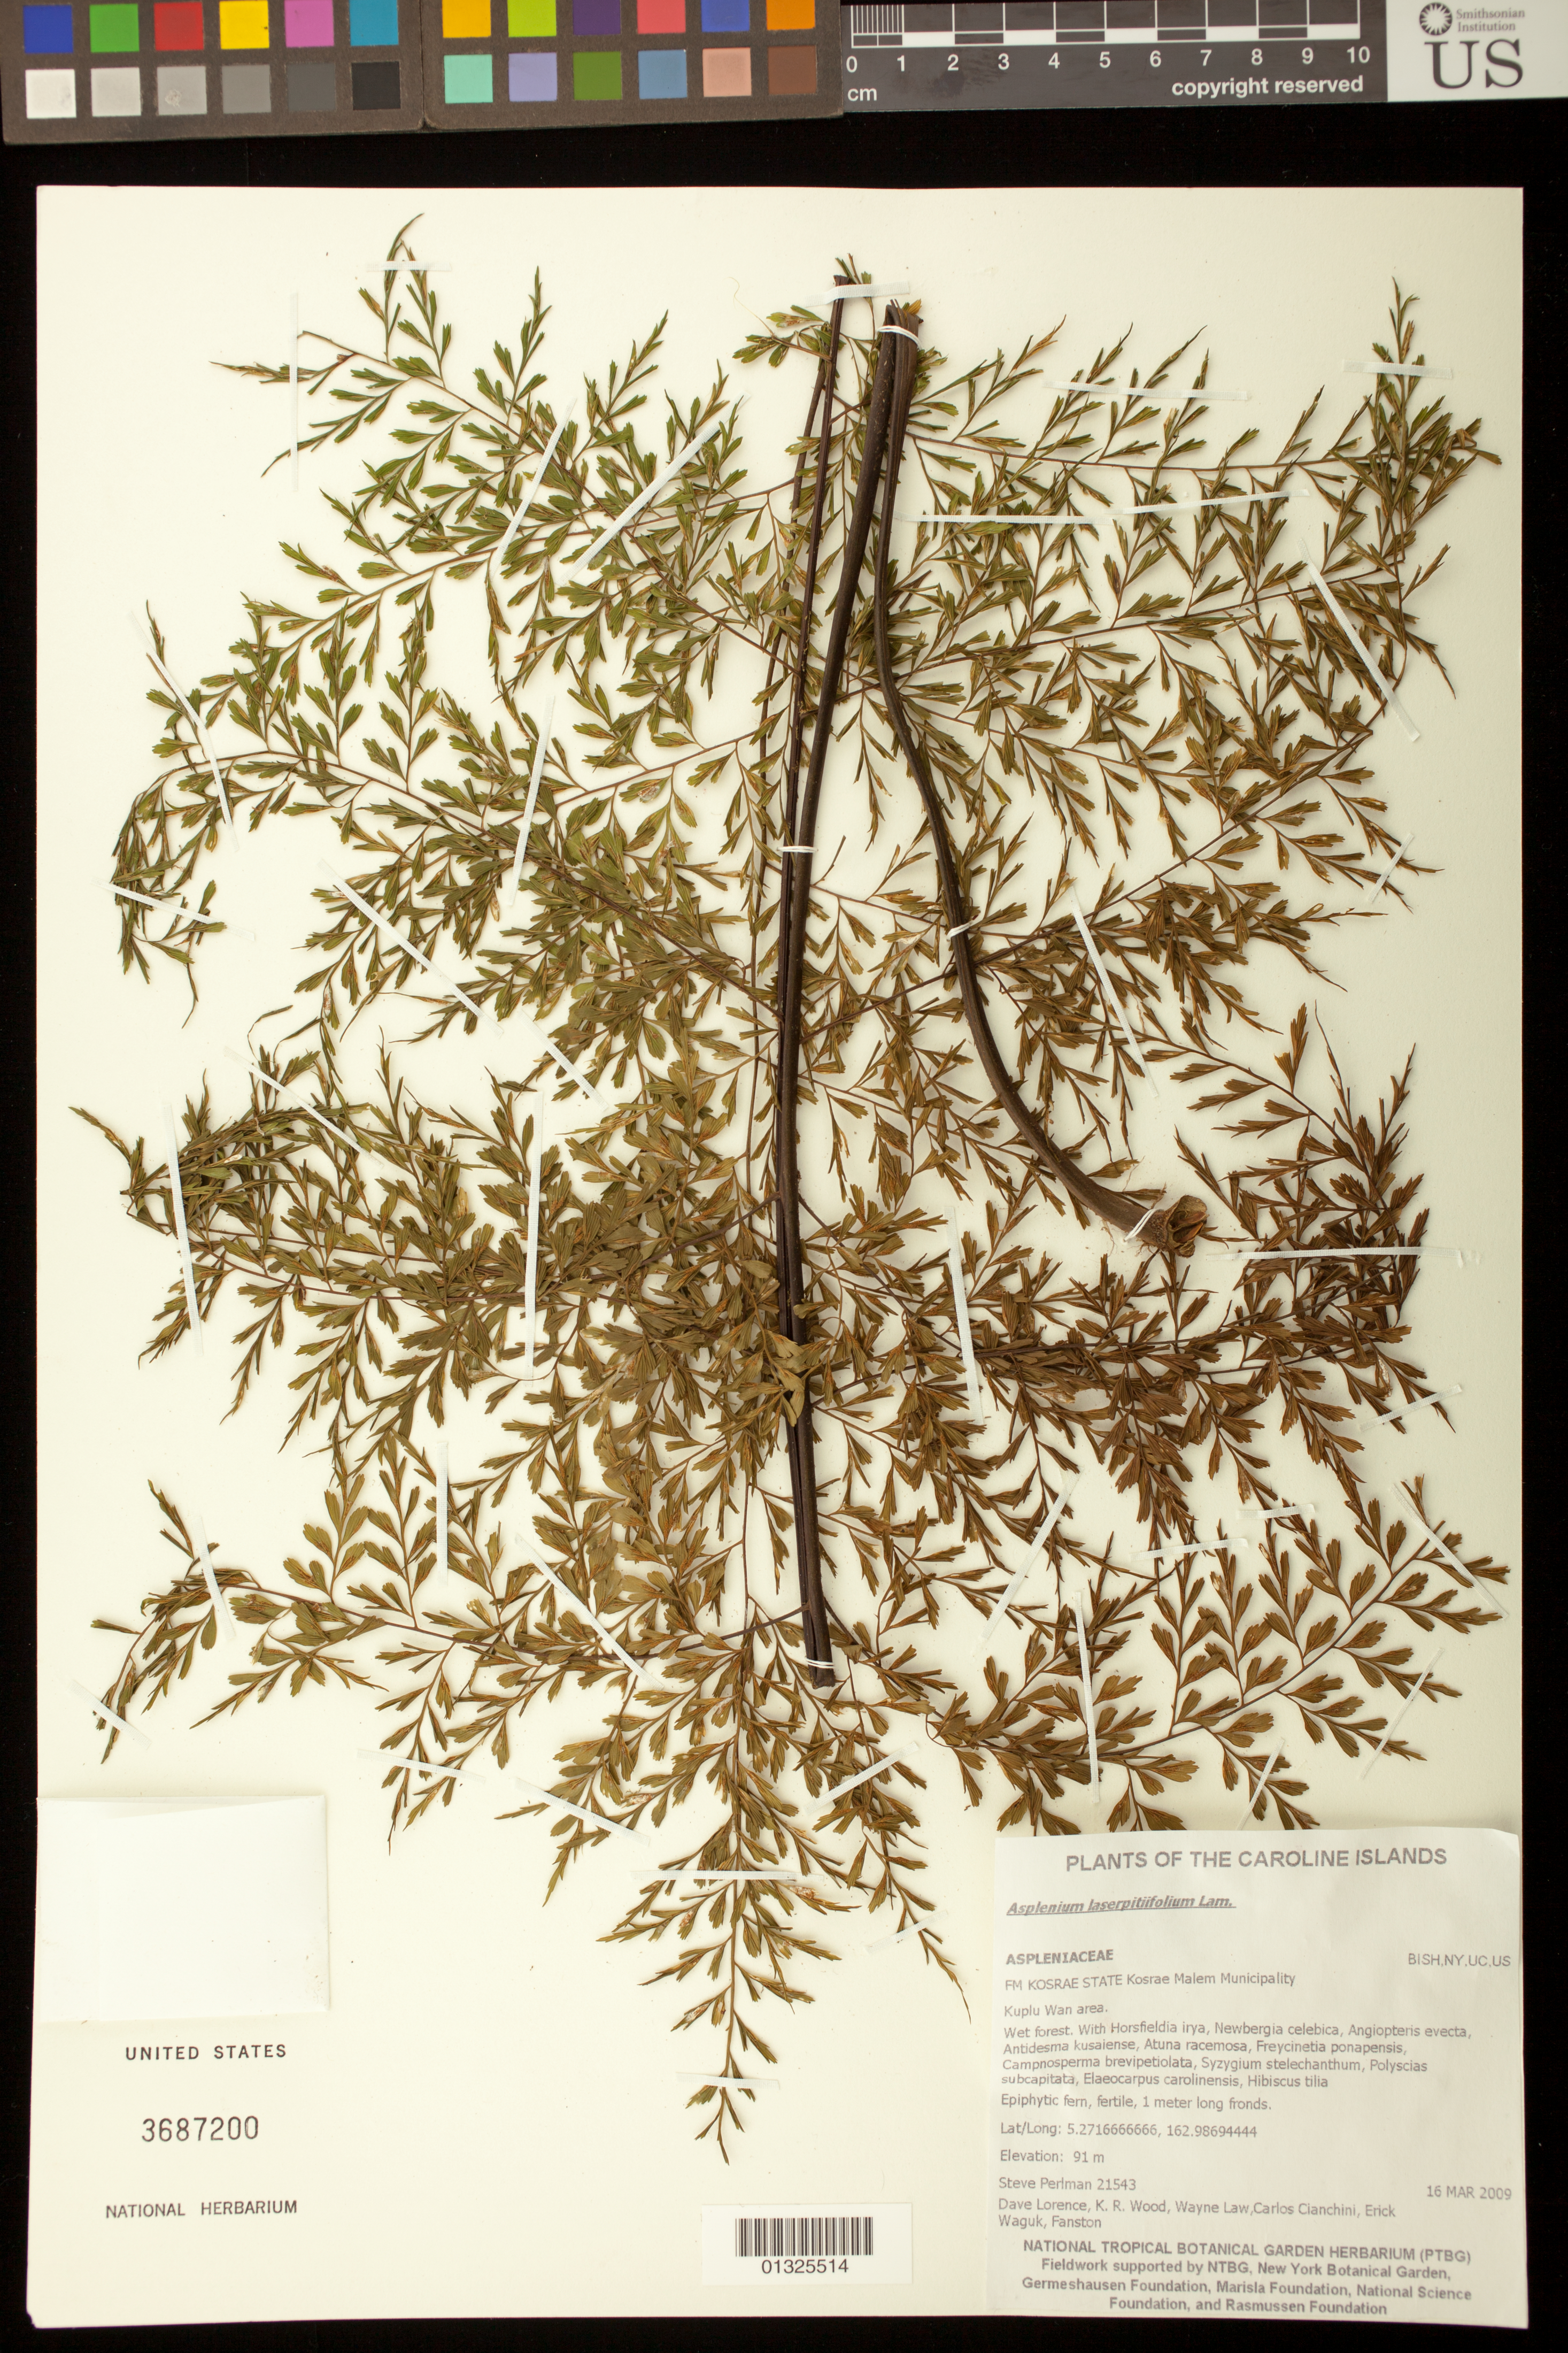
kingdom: Plantae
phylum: Tracheophyta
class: Polypodiopsida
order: Polypodiales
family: Aspleniaceae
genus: Asplenium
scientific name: Asplenium laserpitiifolium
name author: Lam.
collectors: S. P. Perlman, D. Lorence, K. R. Wood, W. Law, C. Cianchini, E. Waguk & Fanston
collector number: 21543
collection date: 2009-03-16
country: Micronesia, Federated States of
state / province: Kosrae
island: Kosrae [Kusaie]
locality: Kosrae Malem Municipality, Kuplu Wan area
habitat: Wet forest.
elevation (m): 91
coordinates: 5.2716666666, 162.98694444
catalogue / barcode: US 3687200